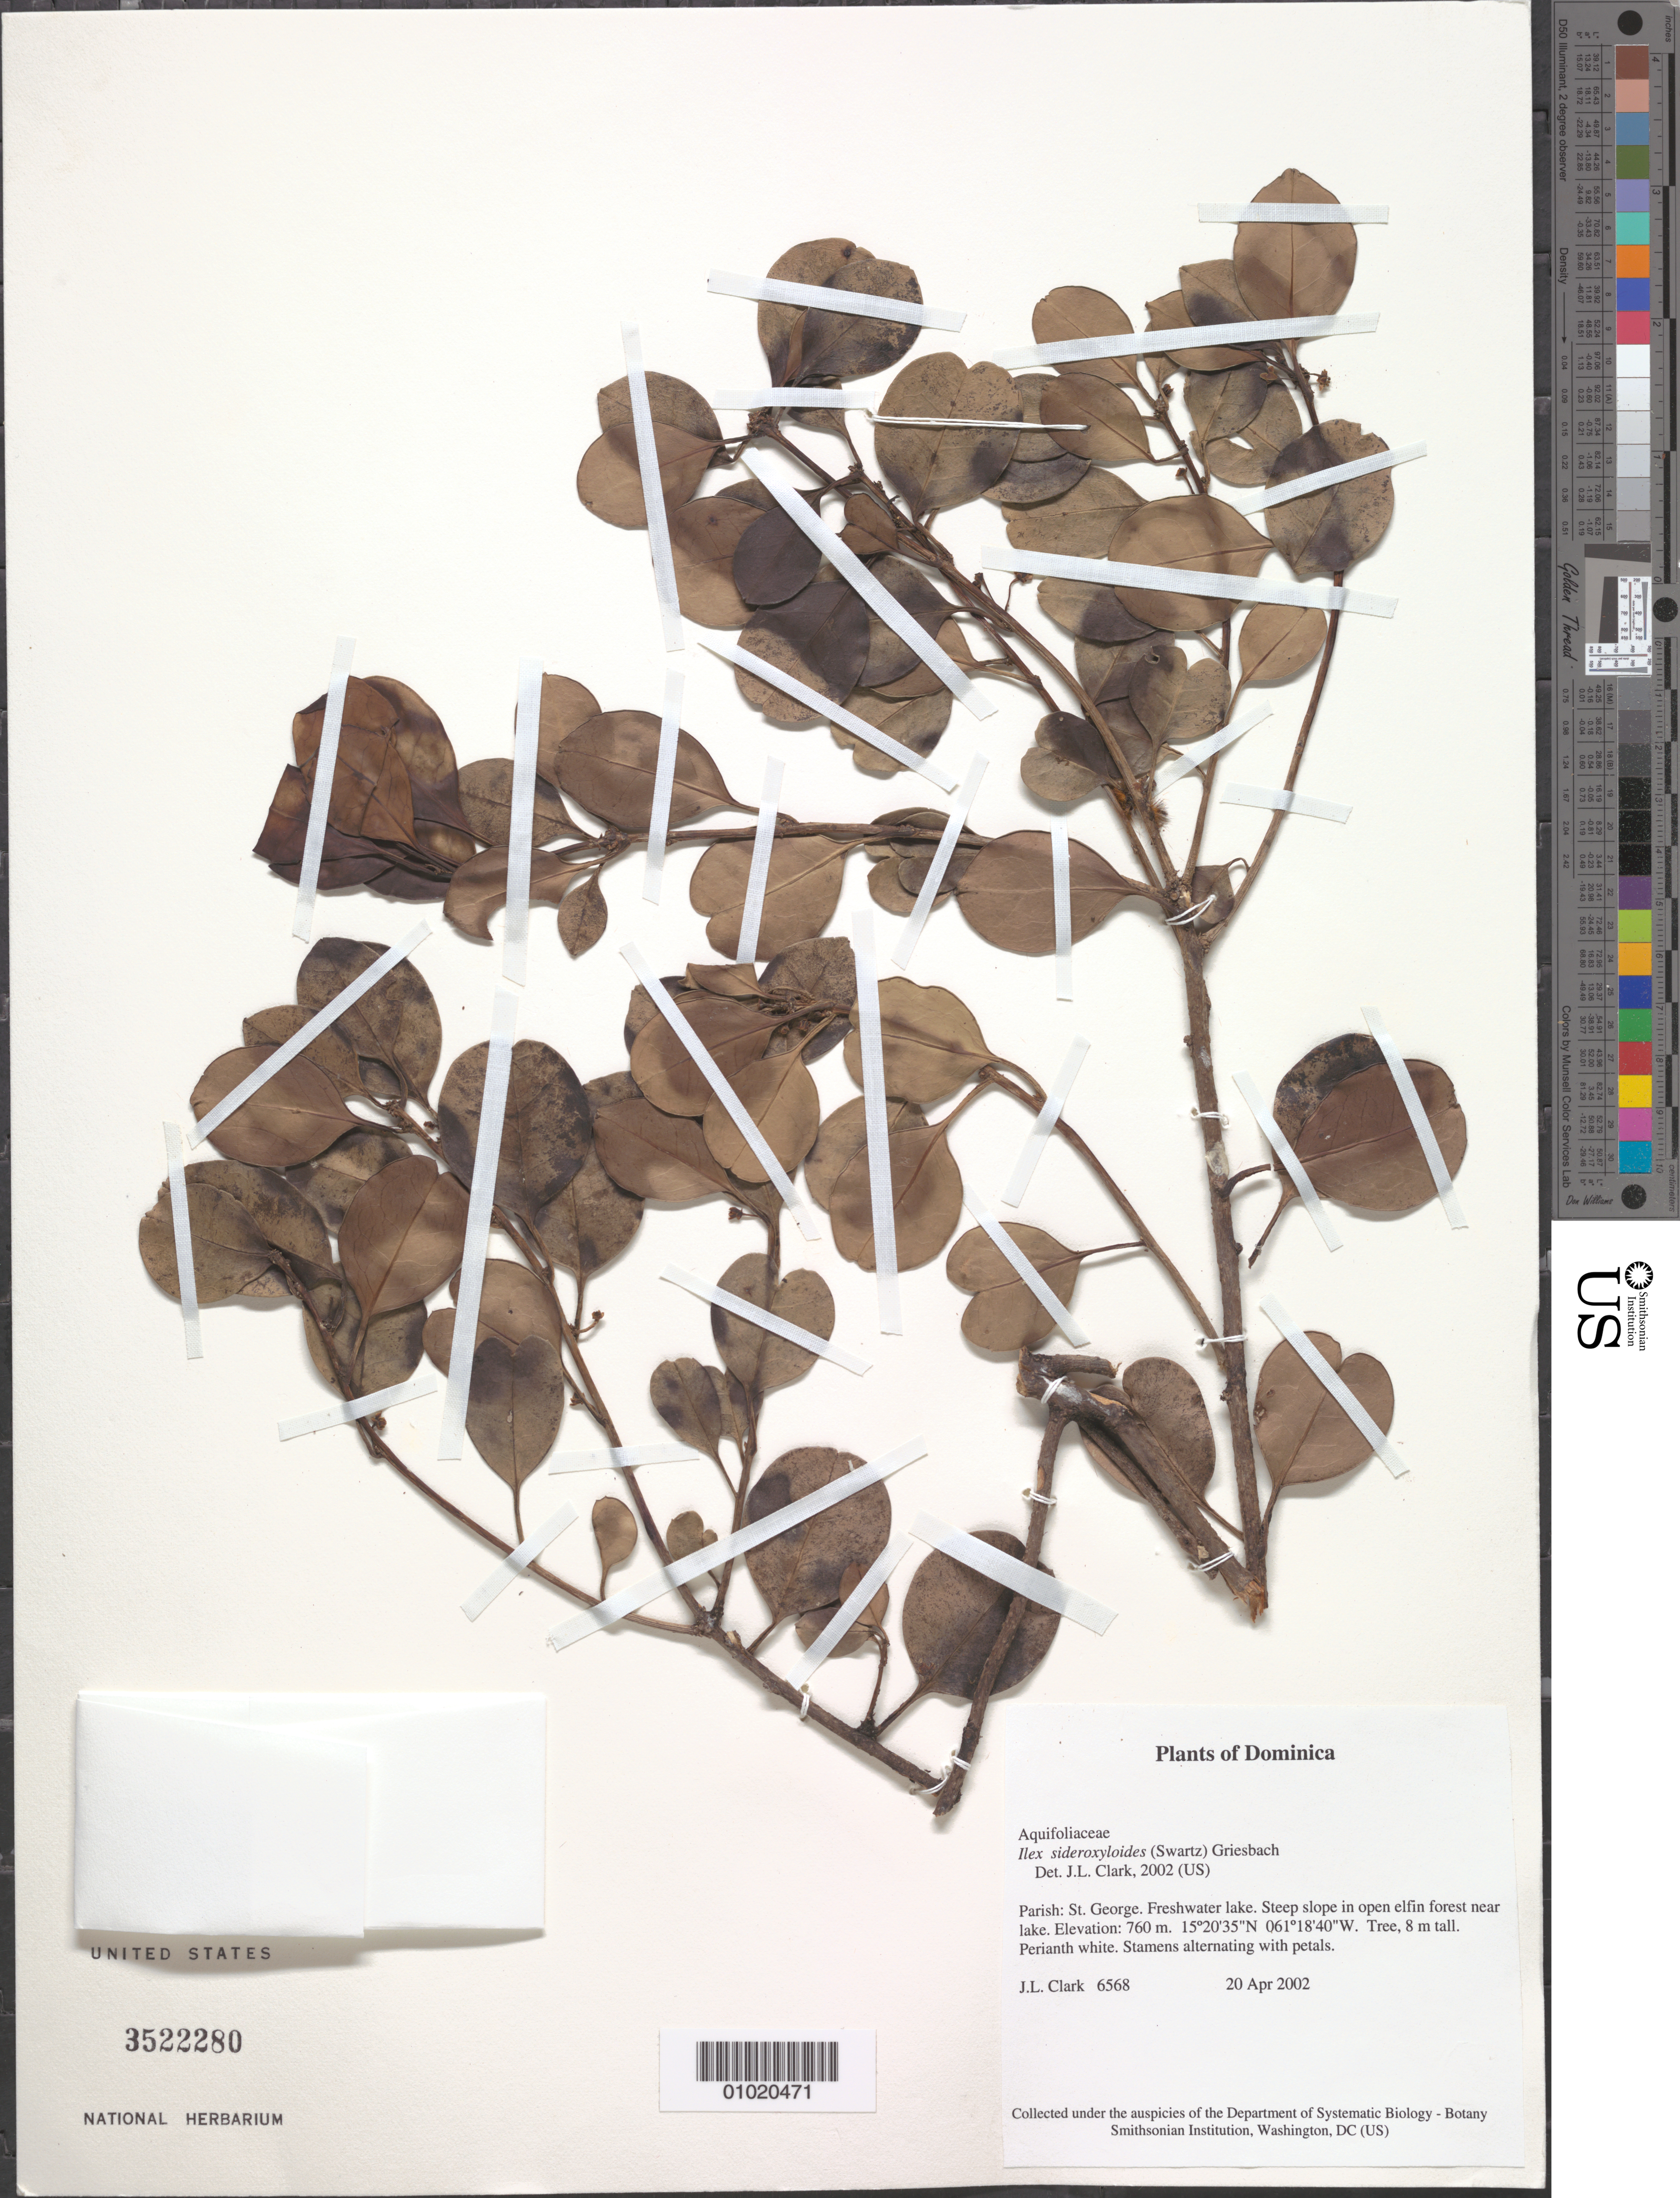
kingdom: Plantae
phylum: Tracheophyta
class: Magnoliopsida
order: Aquifoliales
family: Aquifoliaceae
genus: Ilex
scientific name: Ilex sideroxyloides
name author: (Sw.) Griseb.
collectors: J. L. Clark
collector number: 6568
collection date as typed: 20 Apr 2002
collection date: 2002-04-20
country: Dominica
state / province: St. George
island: Dominica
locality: Freshwater Lake. Steep slope in open elfin forest near lake.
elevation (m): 760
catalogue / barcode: US 3522280